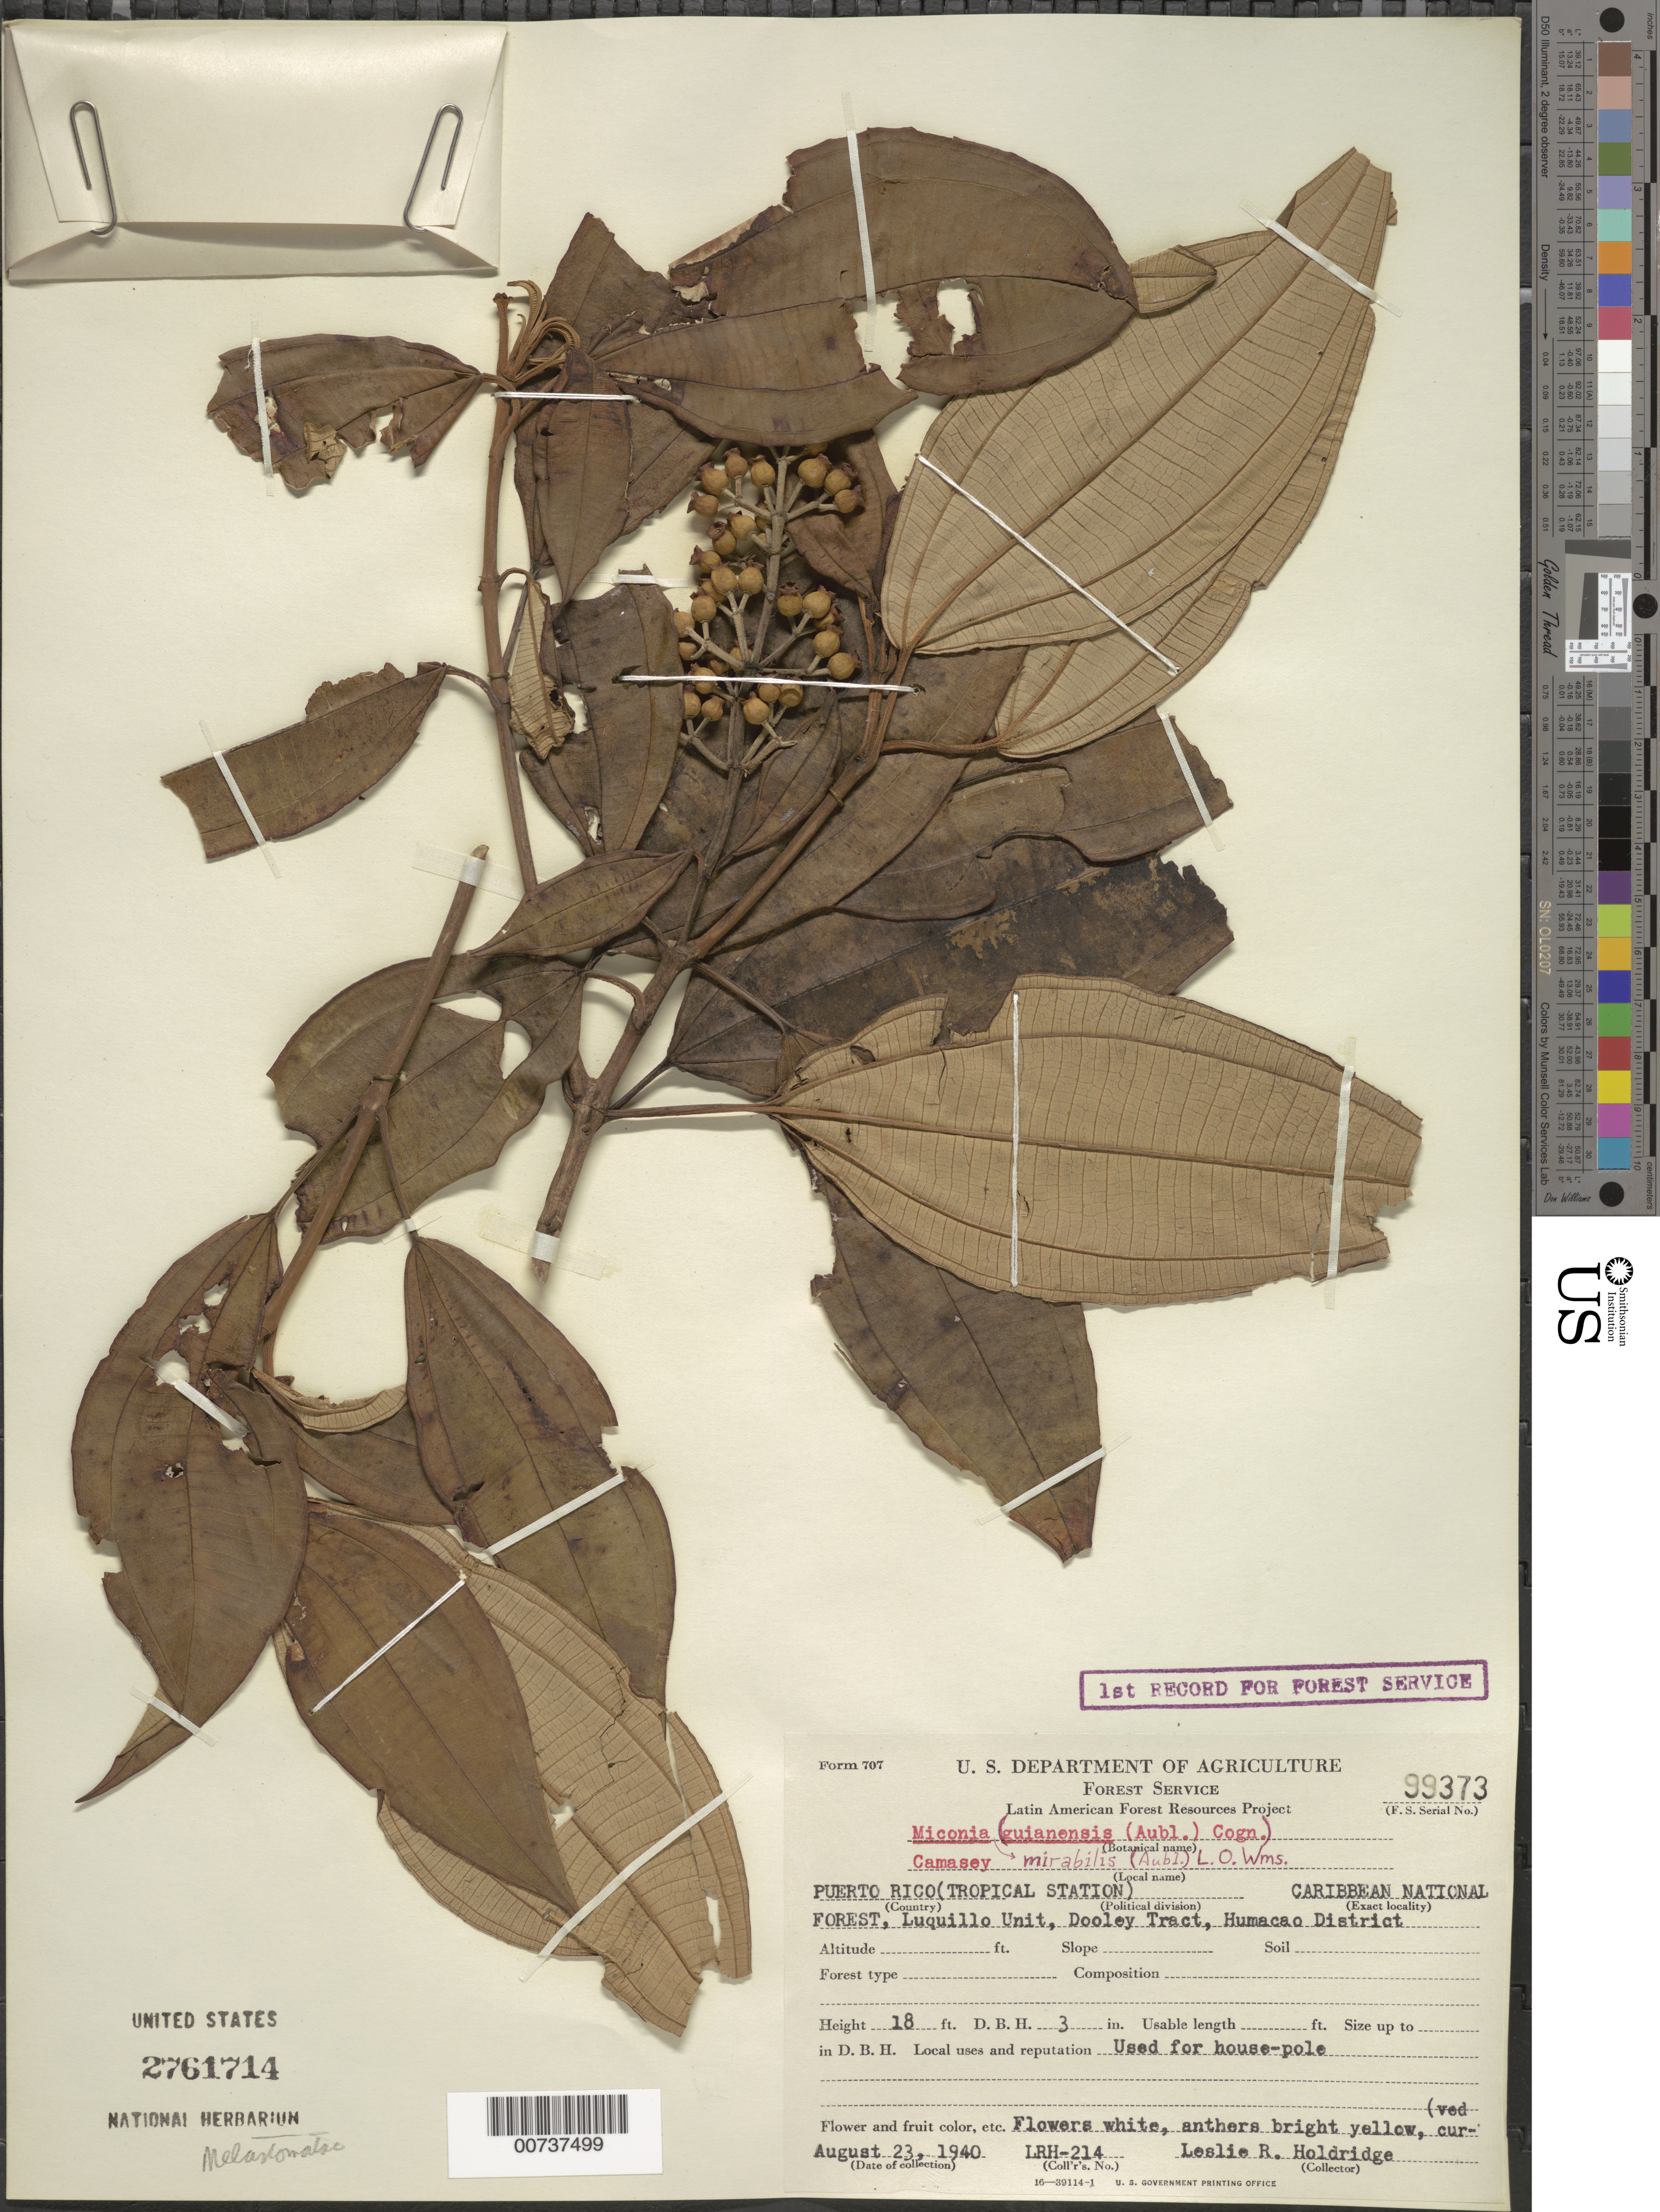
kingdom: Plantae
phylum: Tracheophyta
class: Magnoliopsida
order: Myrtales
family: Melastomataceae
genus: Miconia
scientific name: Miconia mirabilis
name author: (Aubl.) L.O. Williams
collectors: L. Holdridge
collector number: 214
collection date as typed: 23 Aug 1940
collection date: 1940-08-23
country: Puerto Rico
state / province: Humacao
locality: Caribbean National Forest, Luquillo Unit, Dooley Tract, Humacao District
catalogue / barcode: US 2761714